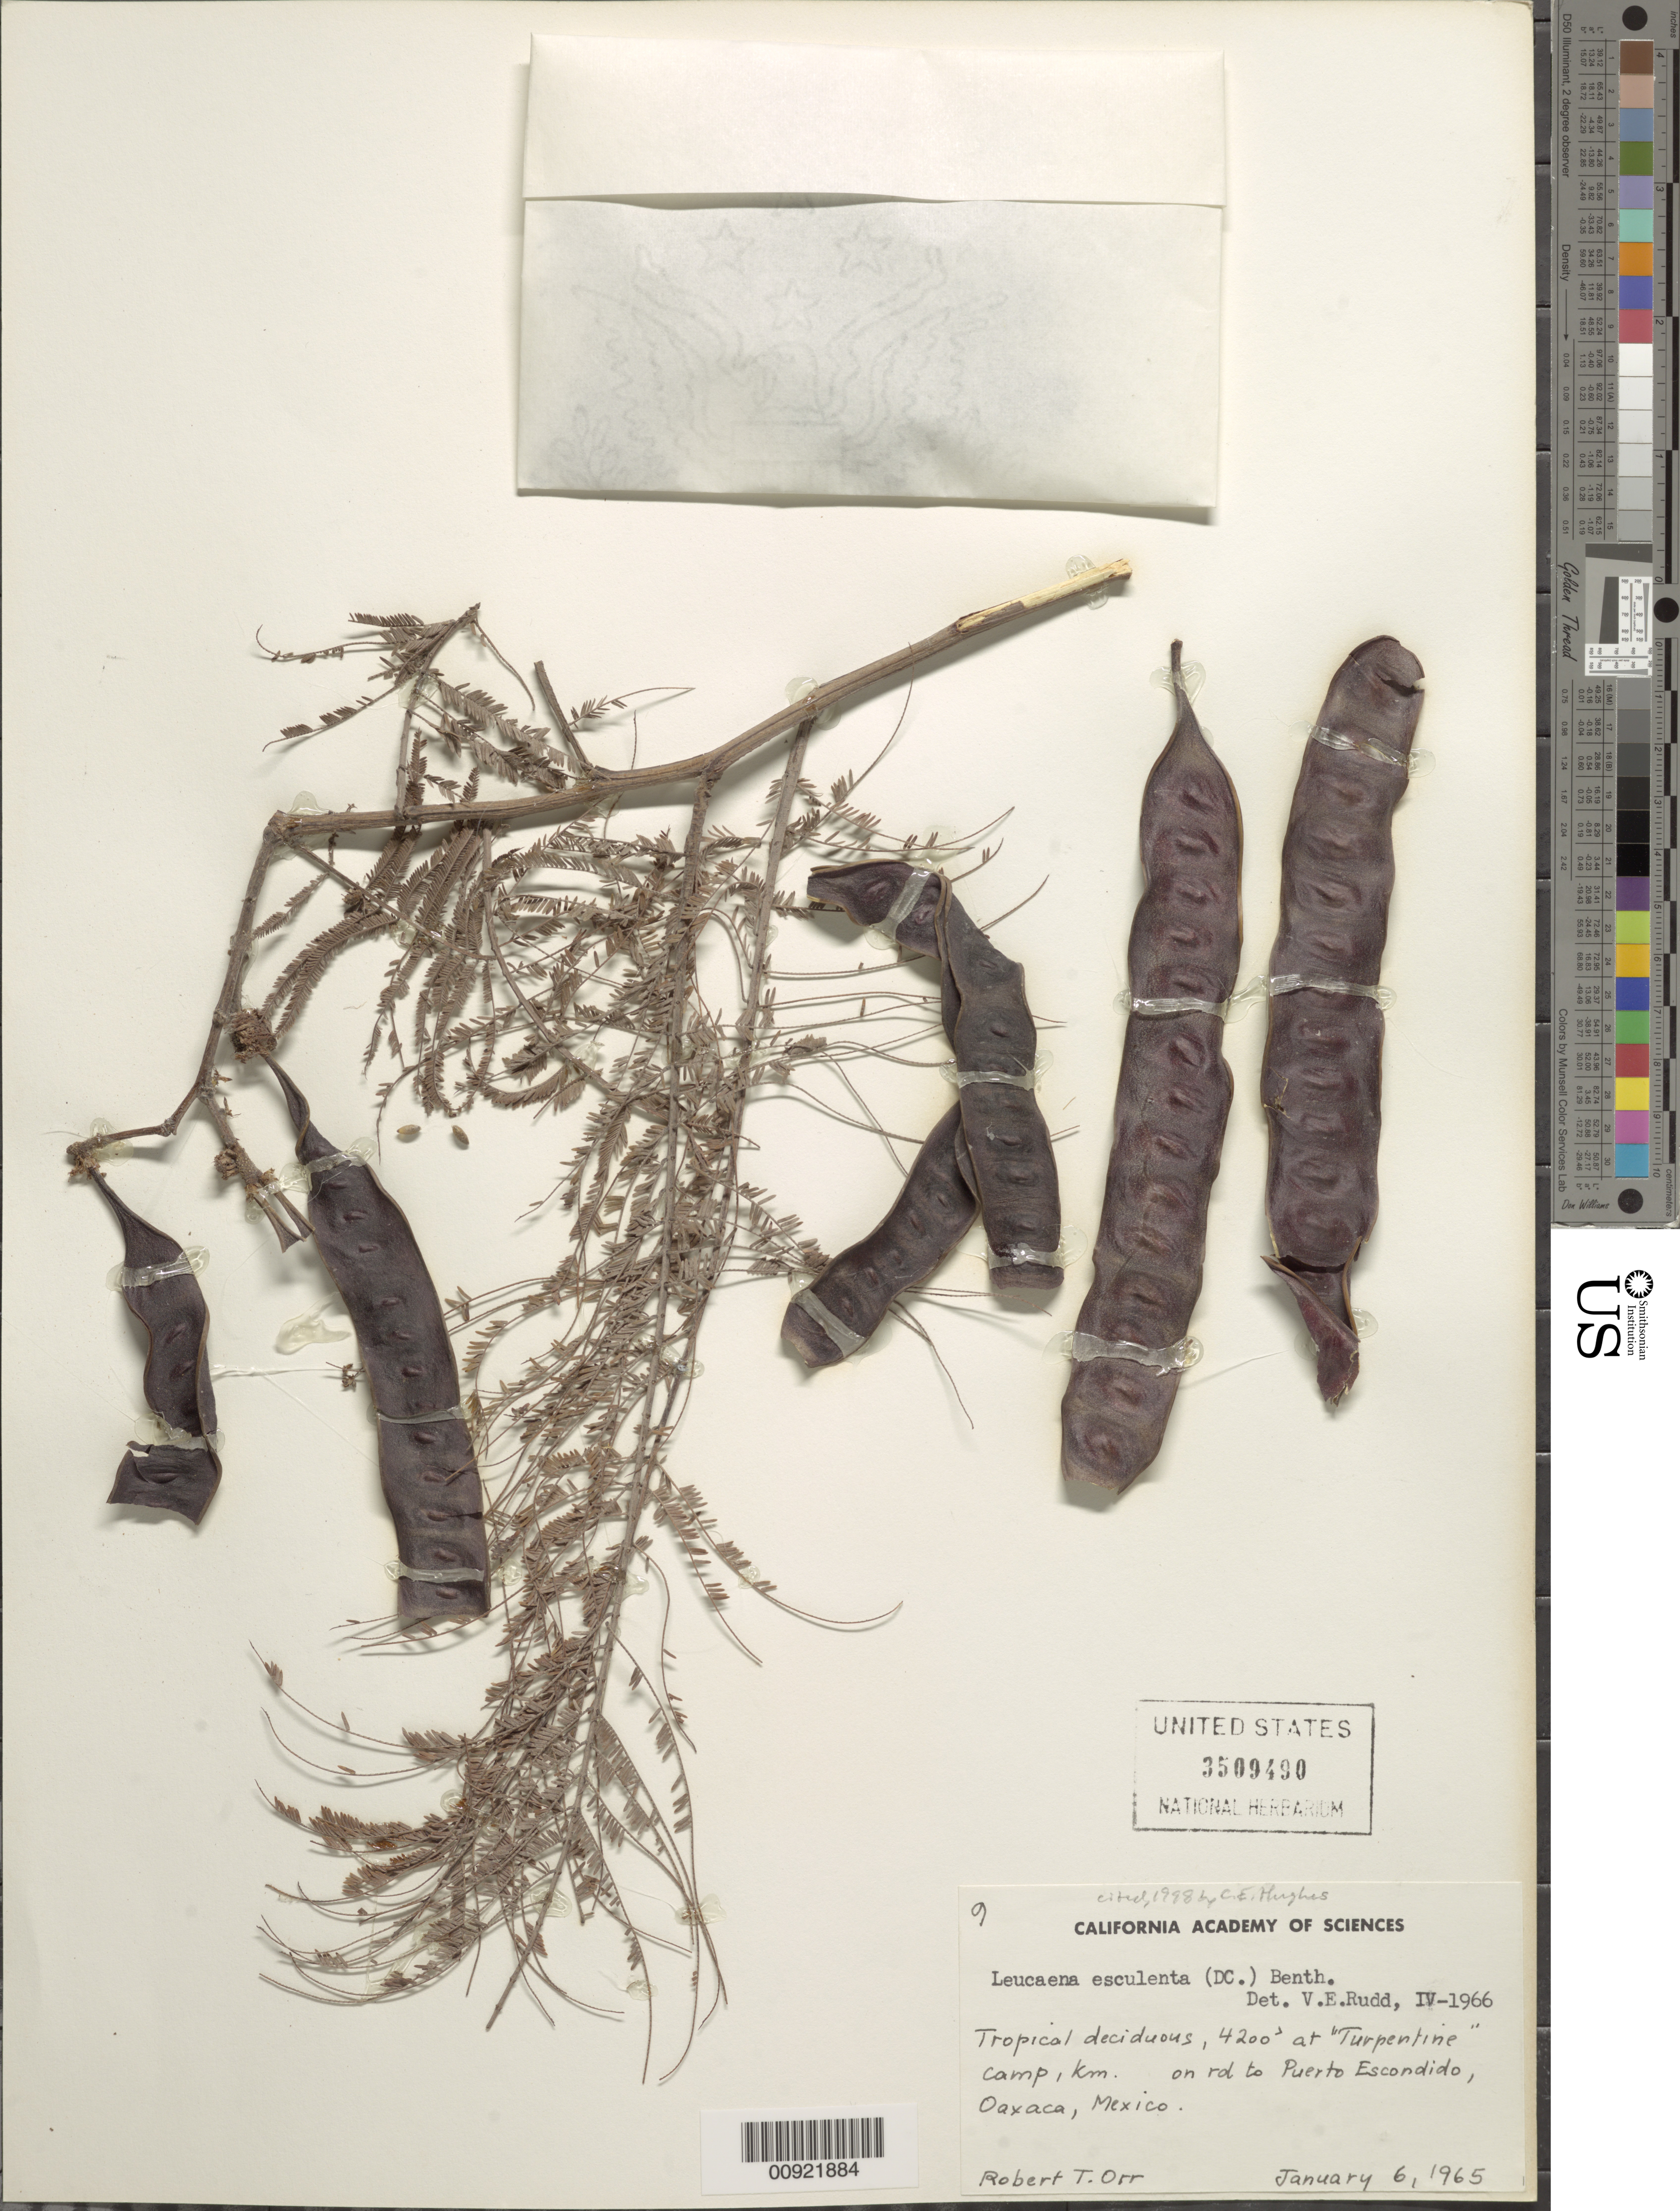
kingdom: Plantae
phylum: Tracheophyta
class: Magnoliopsida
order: Fabales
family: Fabaceae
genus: Leucaena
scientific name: Leucaena esculenta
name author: (Moc. & Sessé ex DC.) Benth.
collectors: Orr, R. T.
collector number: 9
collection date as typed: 06 Jan 1965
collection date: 1965-01-06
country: Mexico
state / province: Oaxaca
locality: At "Turpentine" camp, km. on road to Puerto Escondido, Oaxaca.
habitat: Tropical deciduous.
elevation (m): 1280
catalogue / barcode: US 3509490